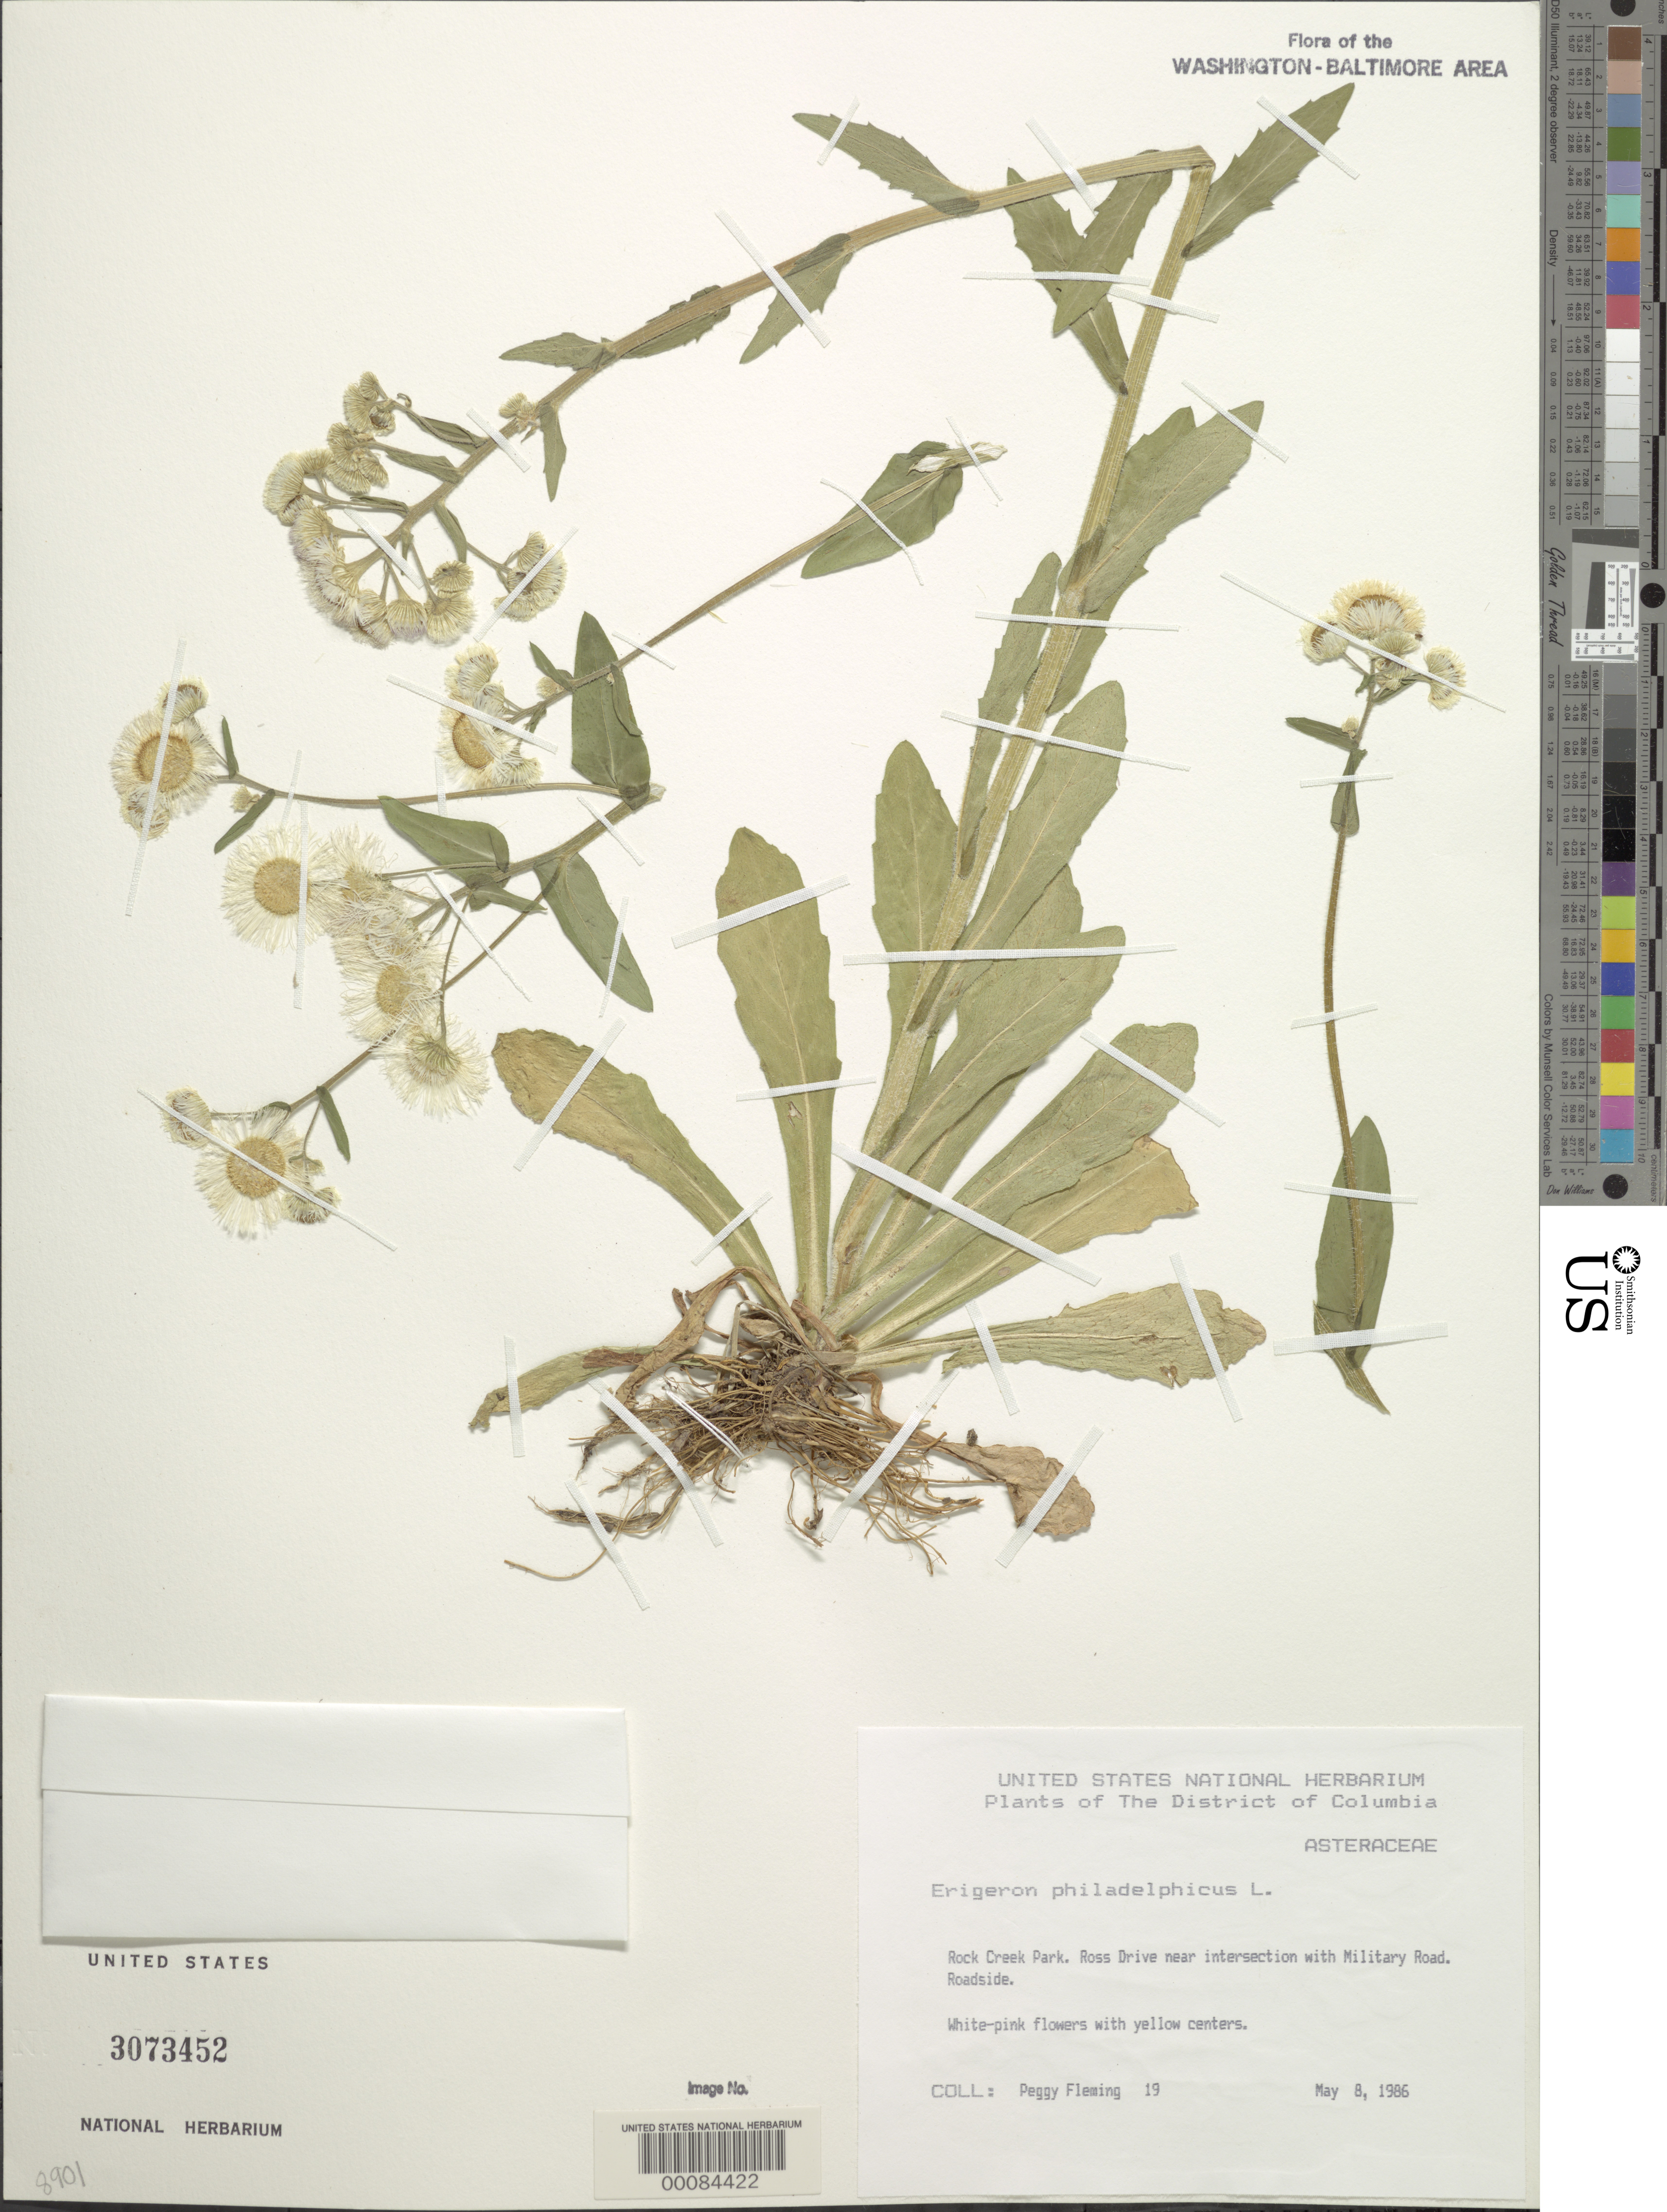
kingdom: Plantae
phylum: Tracheophyta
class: Magnoliopsida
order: Asterales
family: Asteraceae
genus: Erigeron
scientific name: Erigeron philadelphicus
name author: L.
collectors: P. Fleming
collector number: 19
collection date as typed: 08 May 1986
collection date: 1986-05-08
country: United States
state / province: District of Columbia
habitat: Roadside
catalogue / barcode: US 3073452